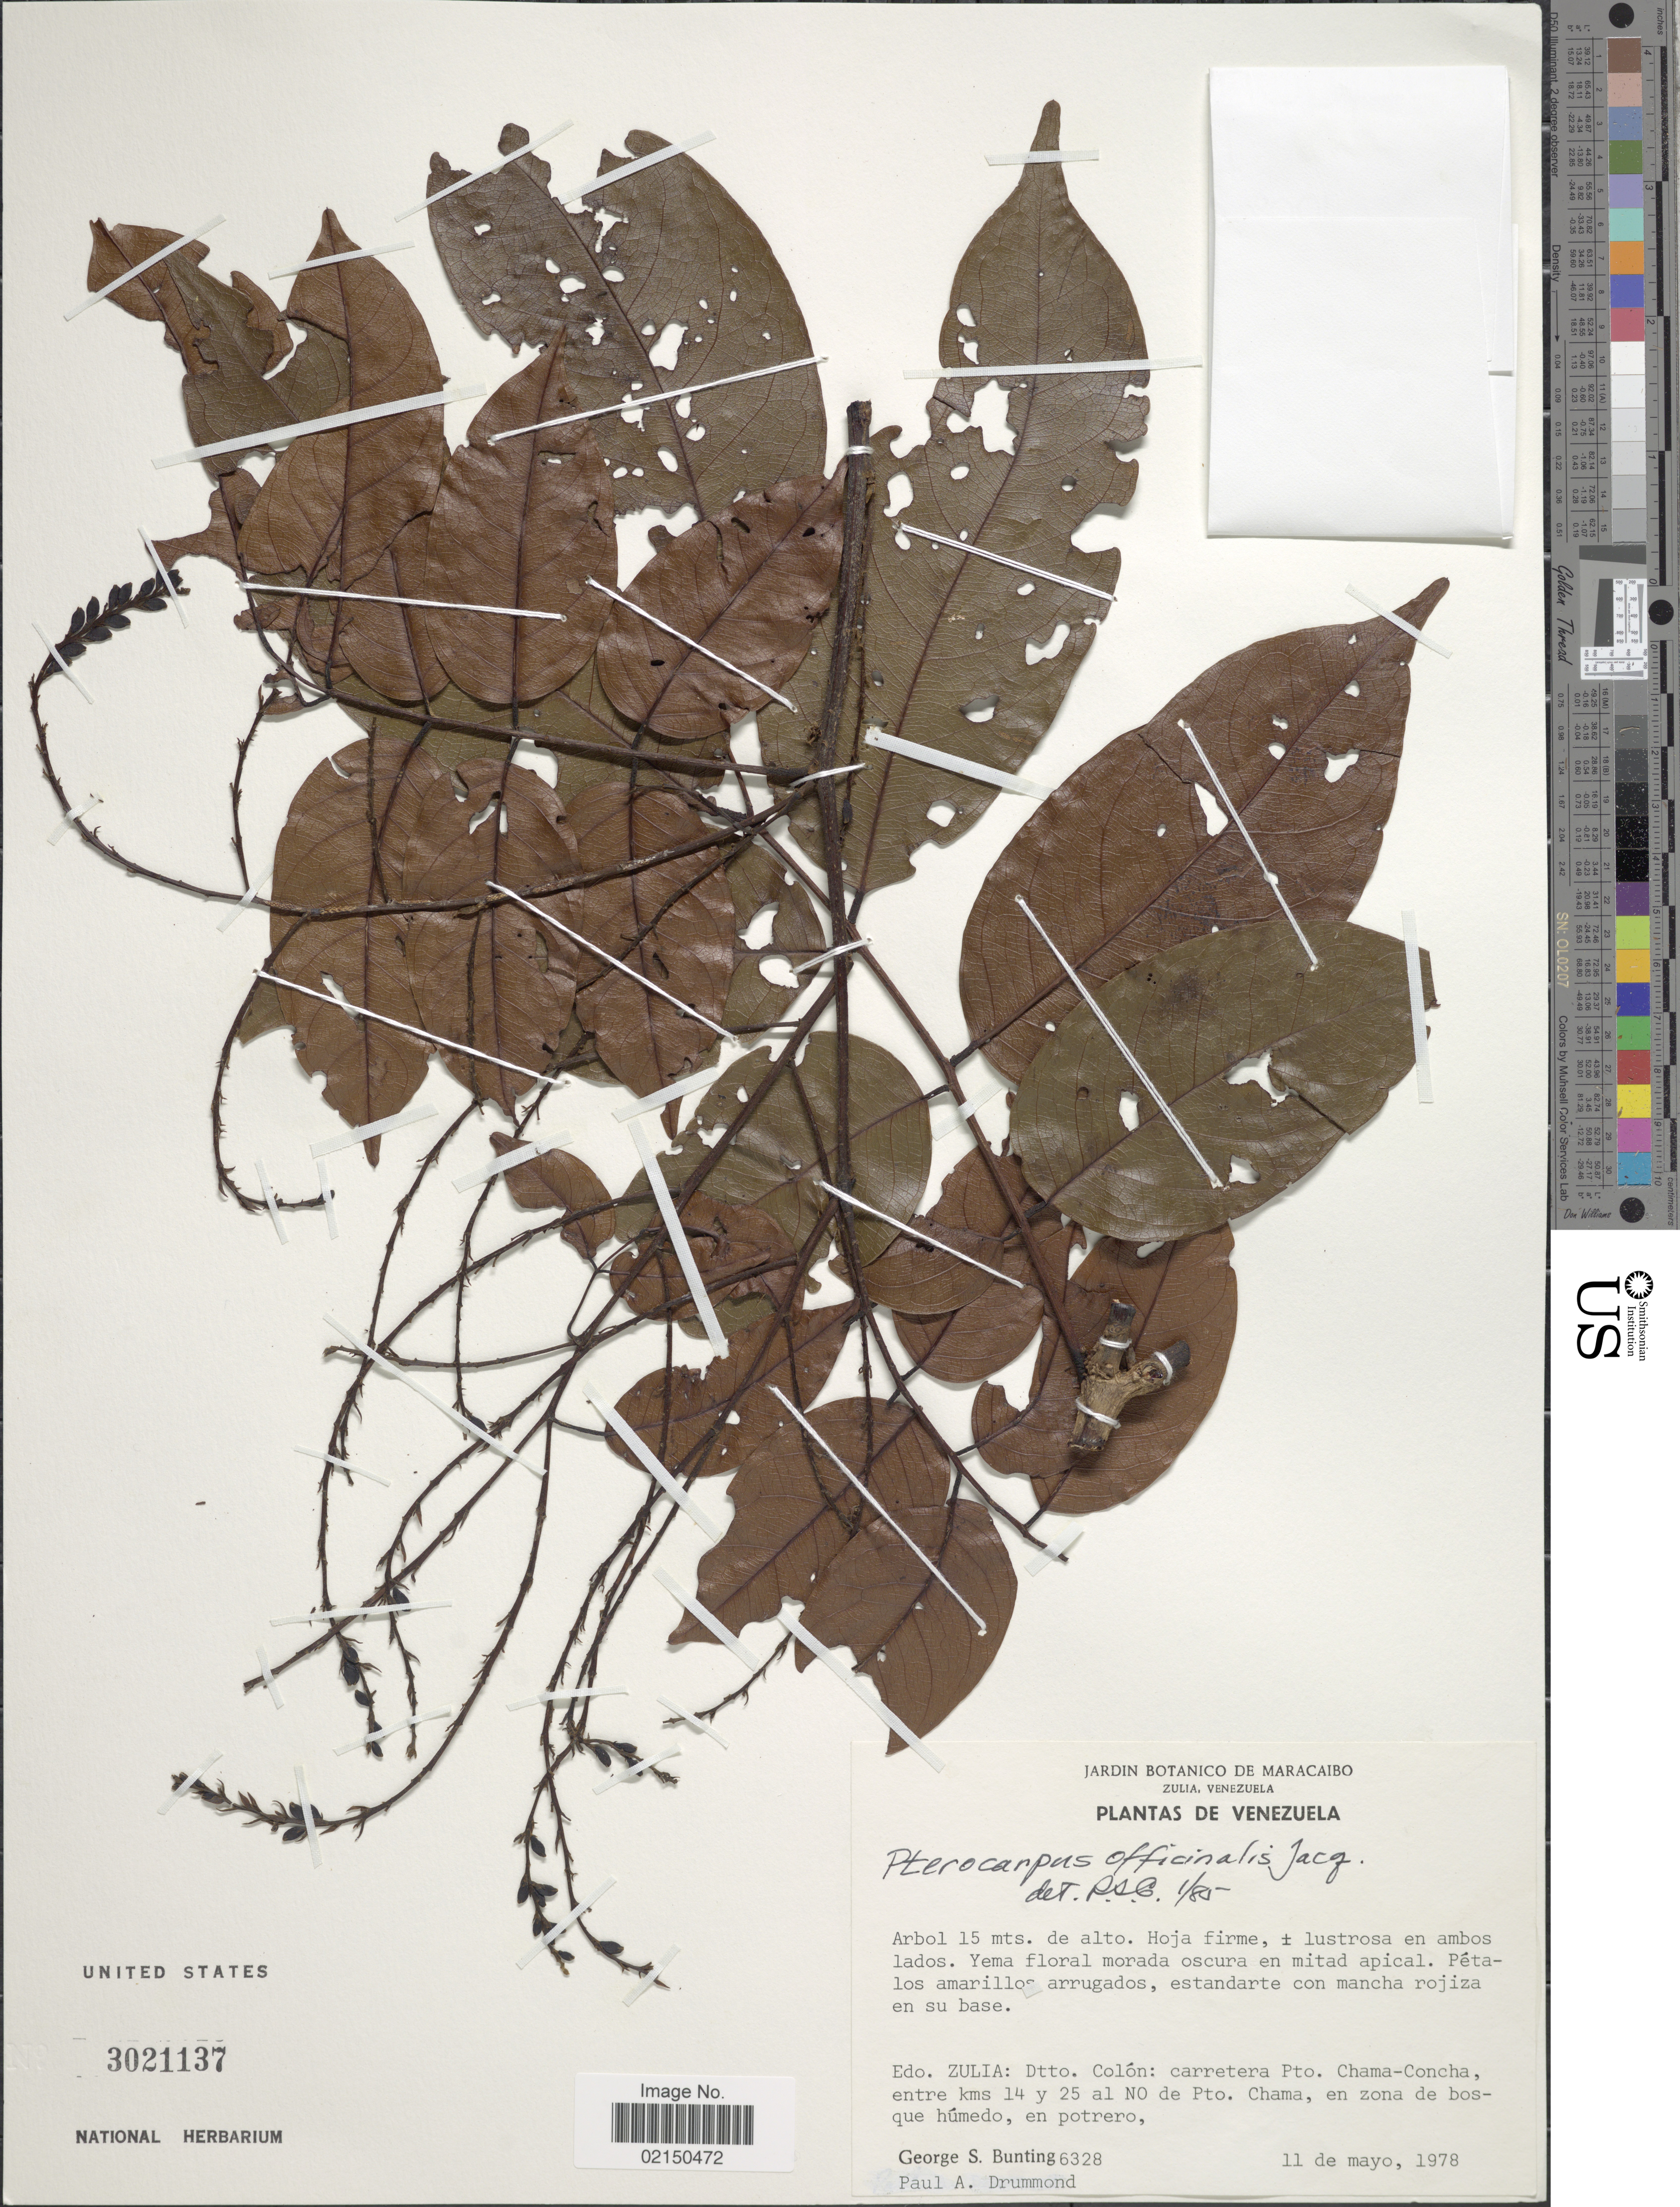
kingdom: Plantae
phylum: Tracheophyta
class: Magnoliopsida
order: Fabales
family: Fabaceae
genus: Pterocarpus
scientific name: Pterocarpus officinalis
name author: Jacq.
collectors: G. S. Bunting & P. Drummond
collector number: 6328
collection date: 1978-05-11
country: Venezuela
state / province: Zulia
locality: Dtto. Colon: carretera Pto. Chama-Concha, entre kms 14 y 25 al NO de Pto. Chama, en zonda de bosque humedo, en potrero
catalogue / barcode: US 3021137